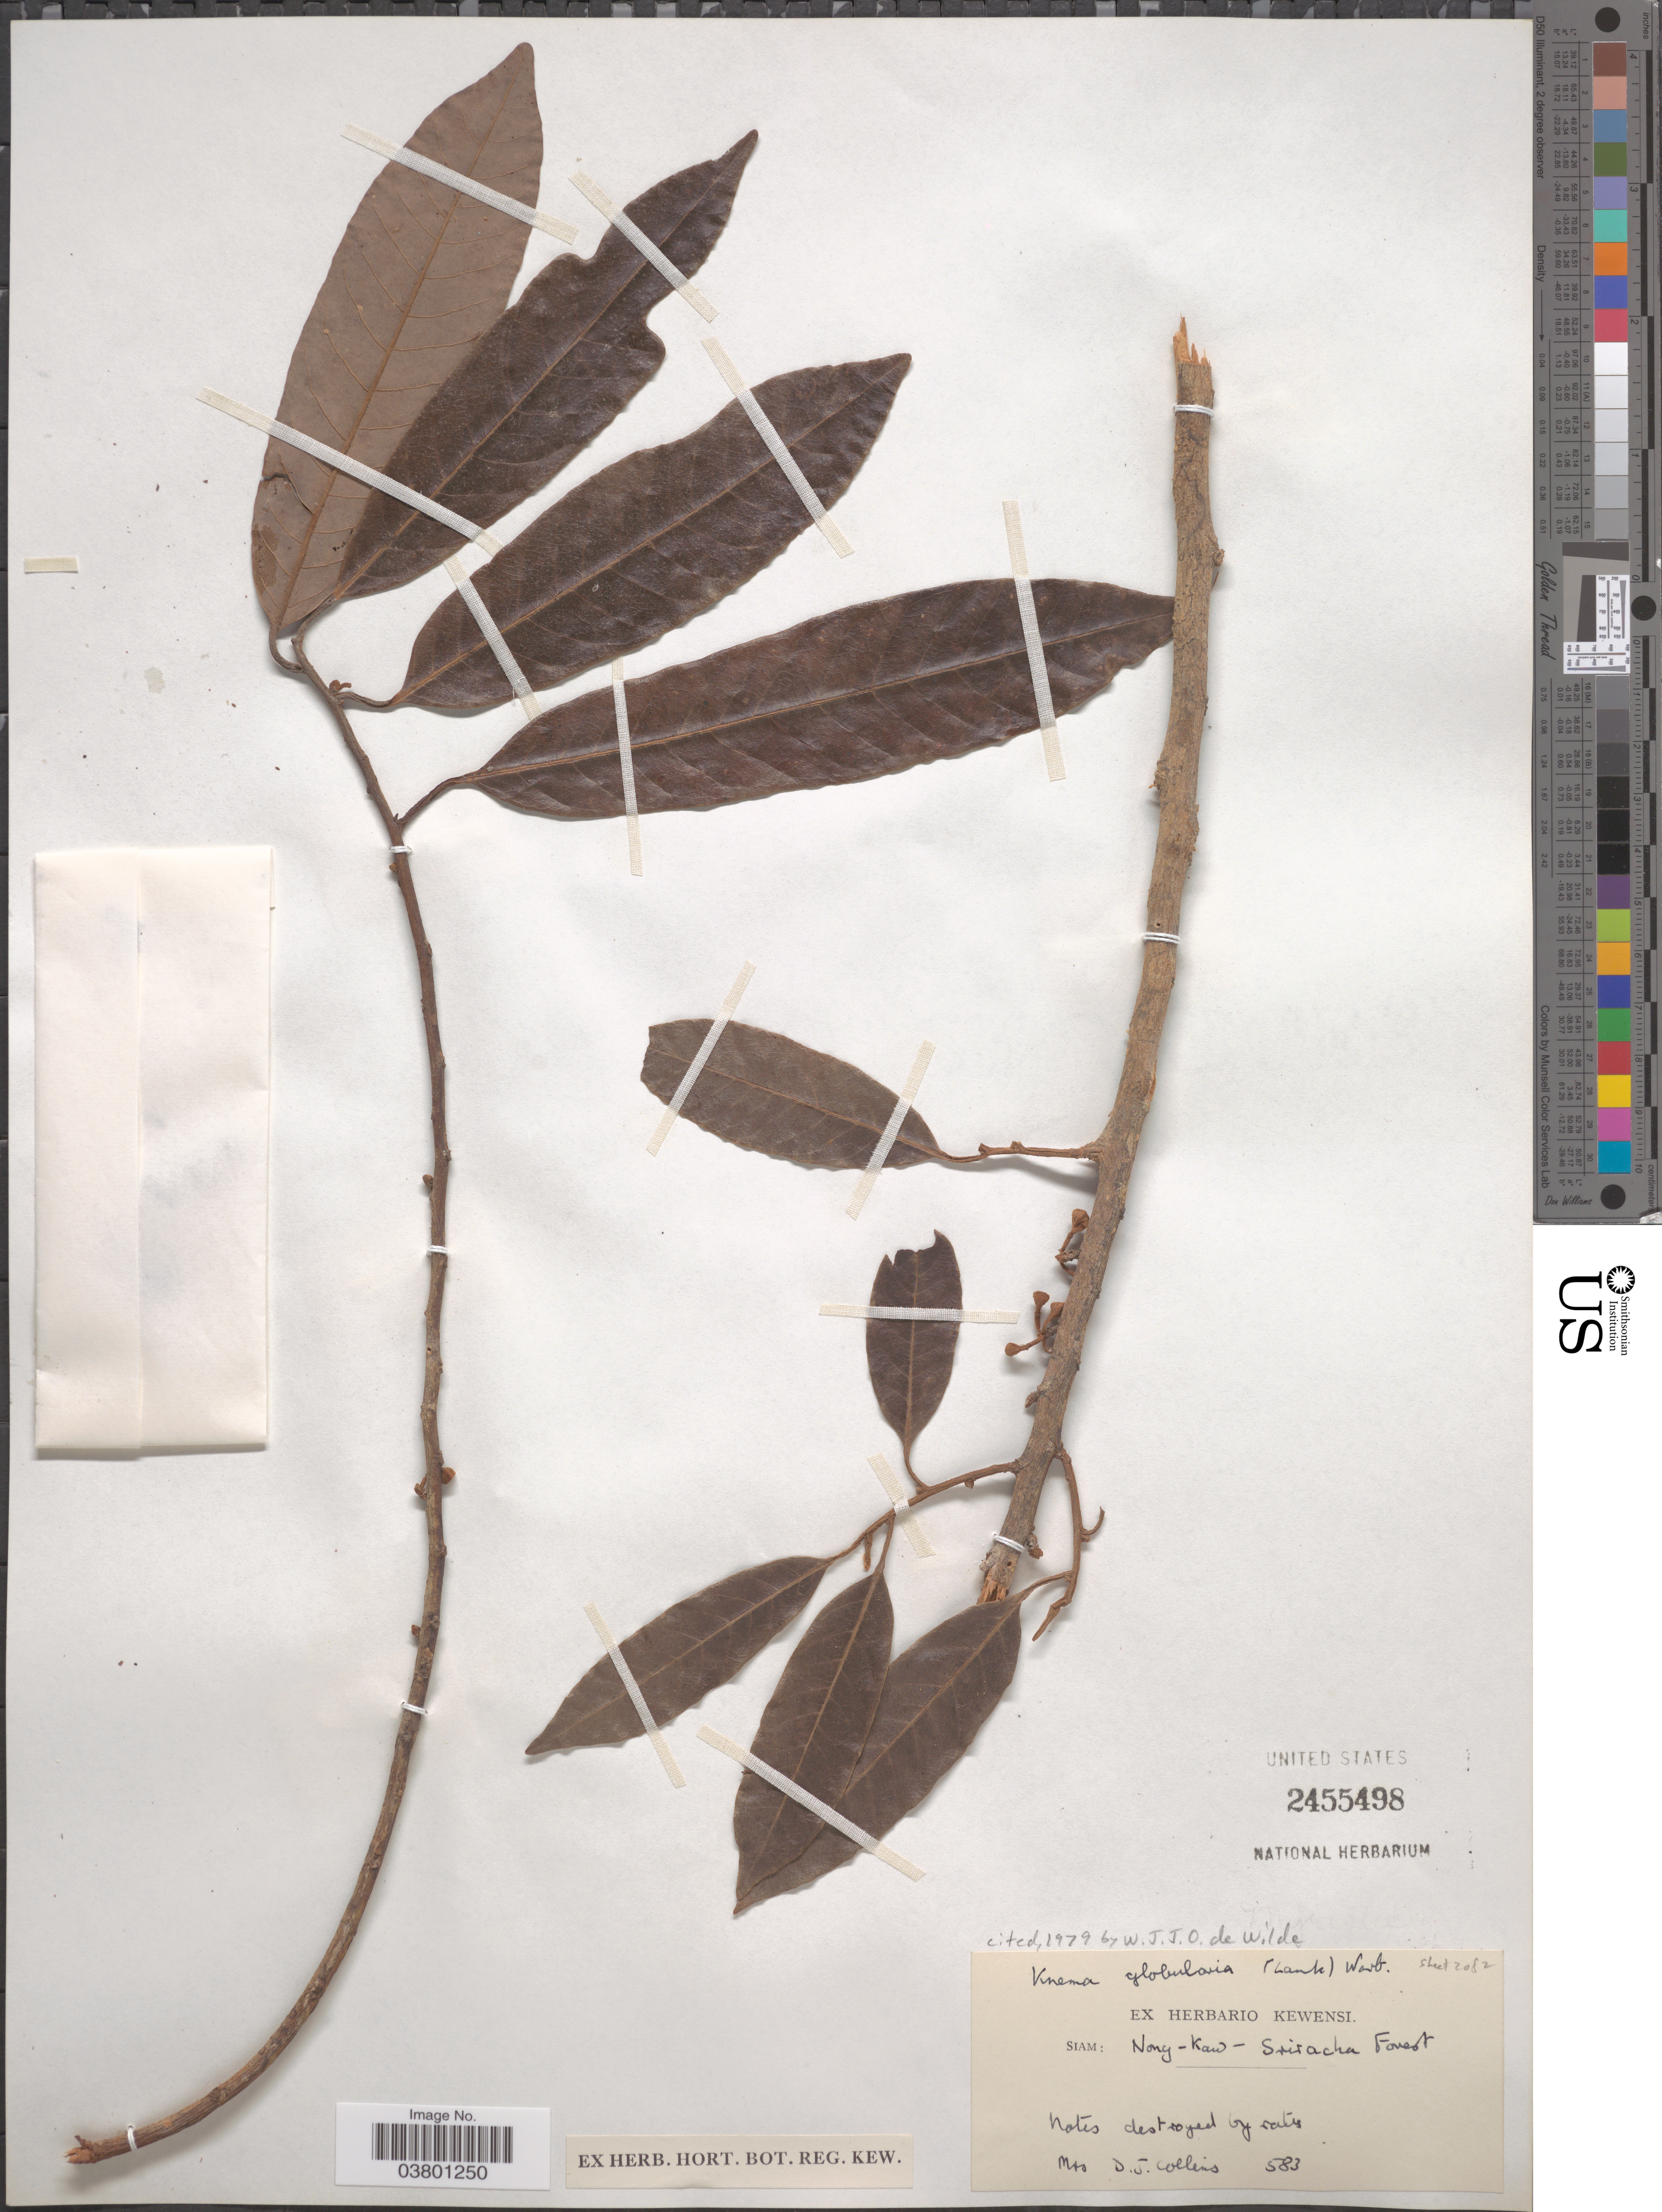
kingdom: Plantae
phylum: Tracheophyta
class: Magnoliopsida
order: Magnoliales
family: Myristicaceae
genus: Knema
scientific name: Knema globularia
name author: (Lam.) Warb.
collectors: Mrs. D. J. Collins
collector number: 583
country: Thailand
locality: Siam: Nong-Kaw-Sriracha Forest.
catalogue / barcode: US 2455498